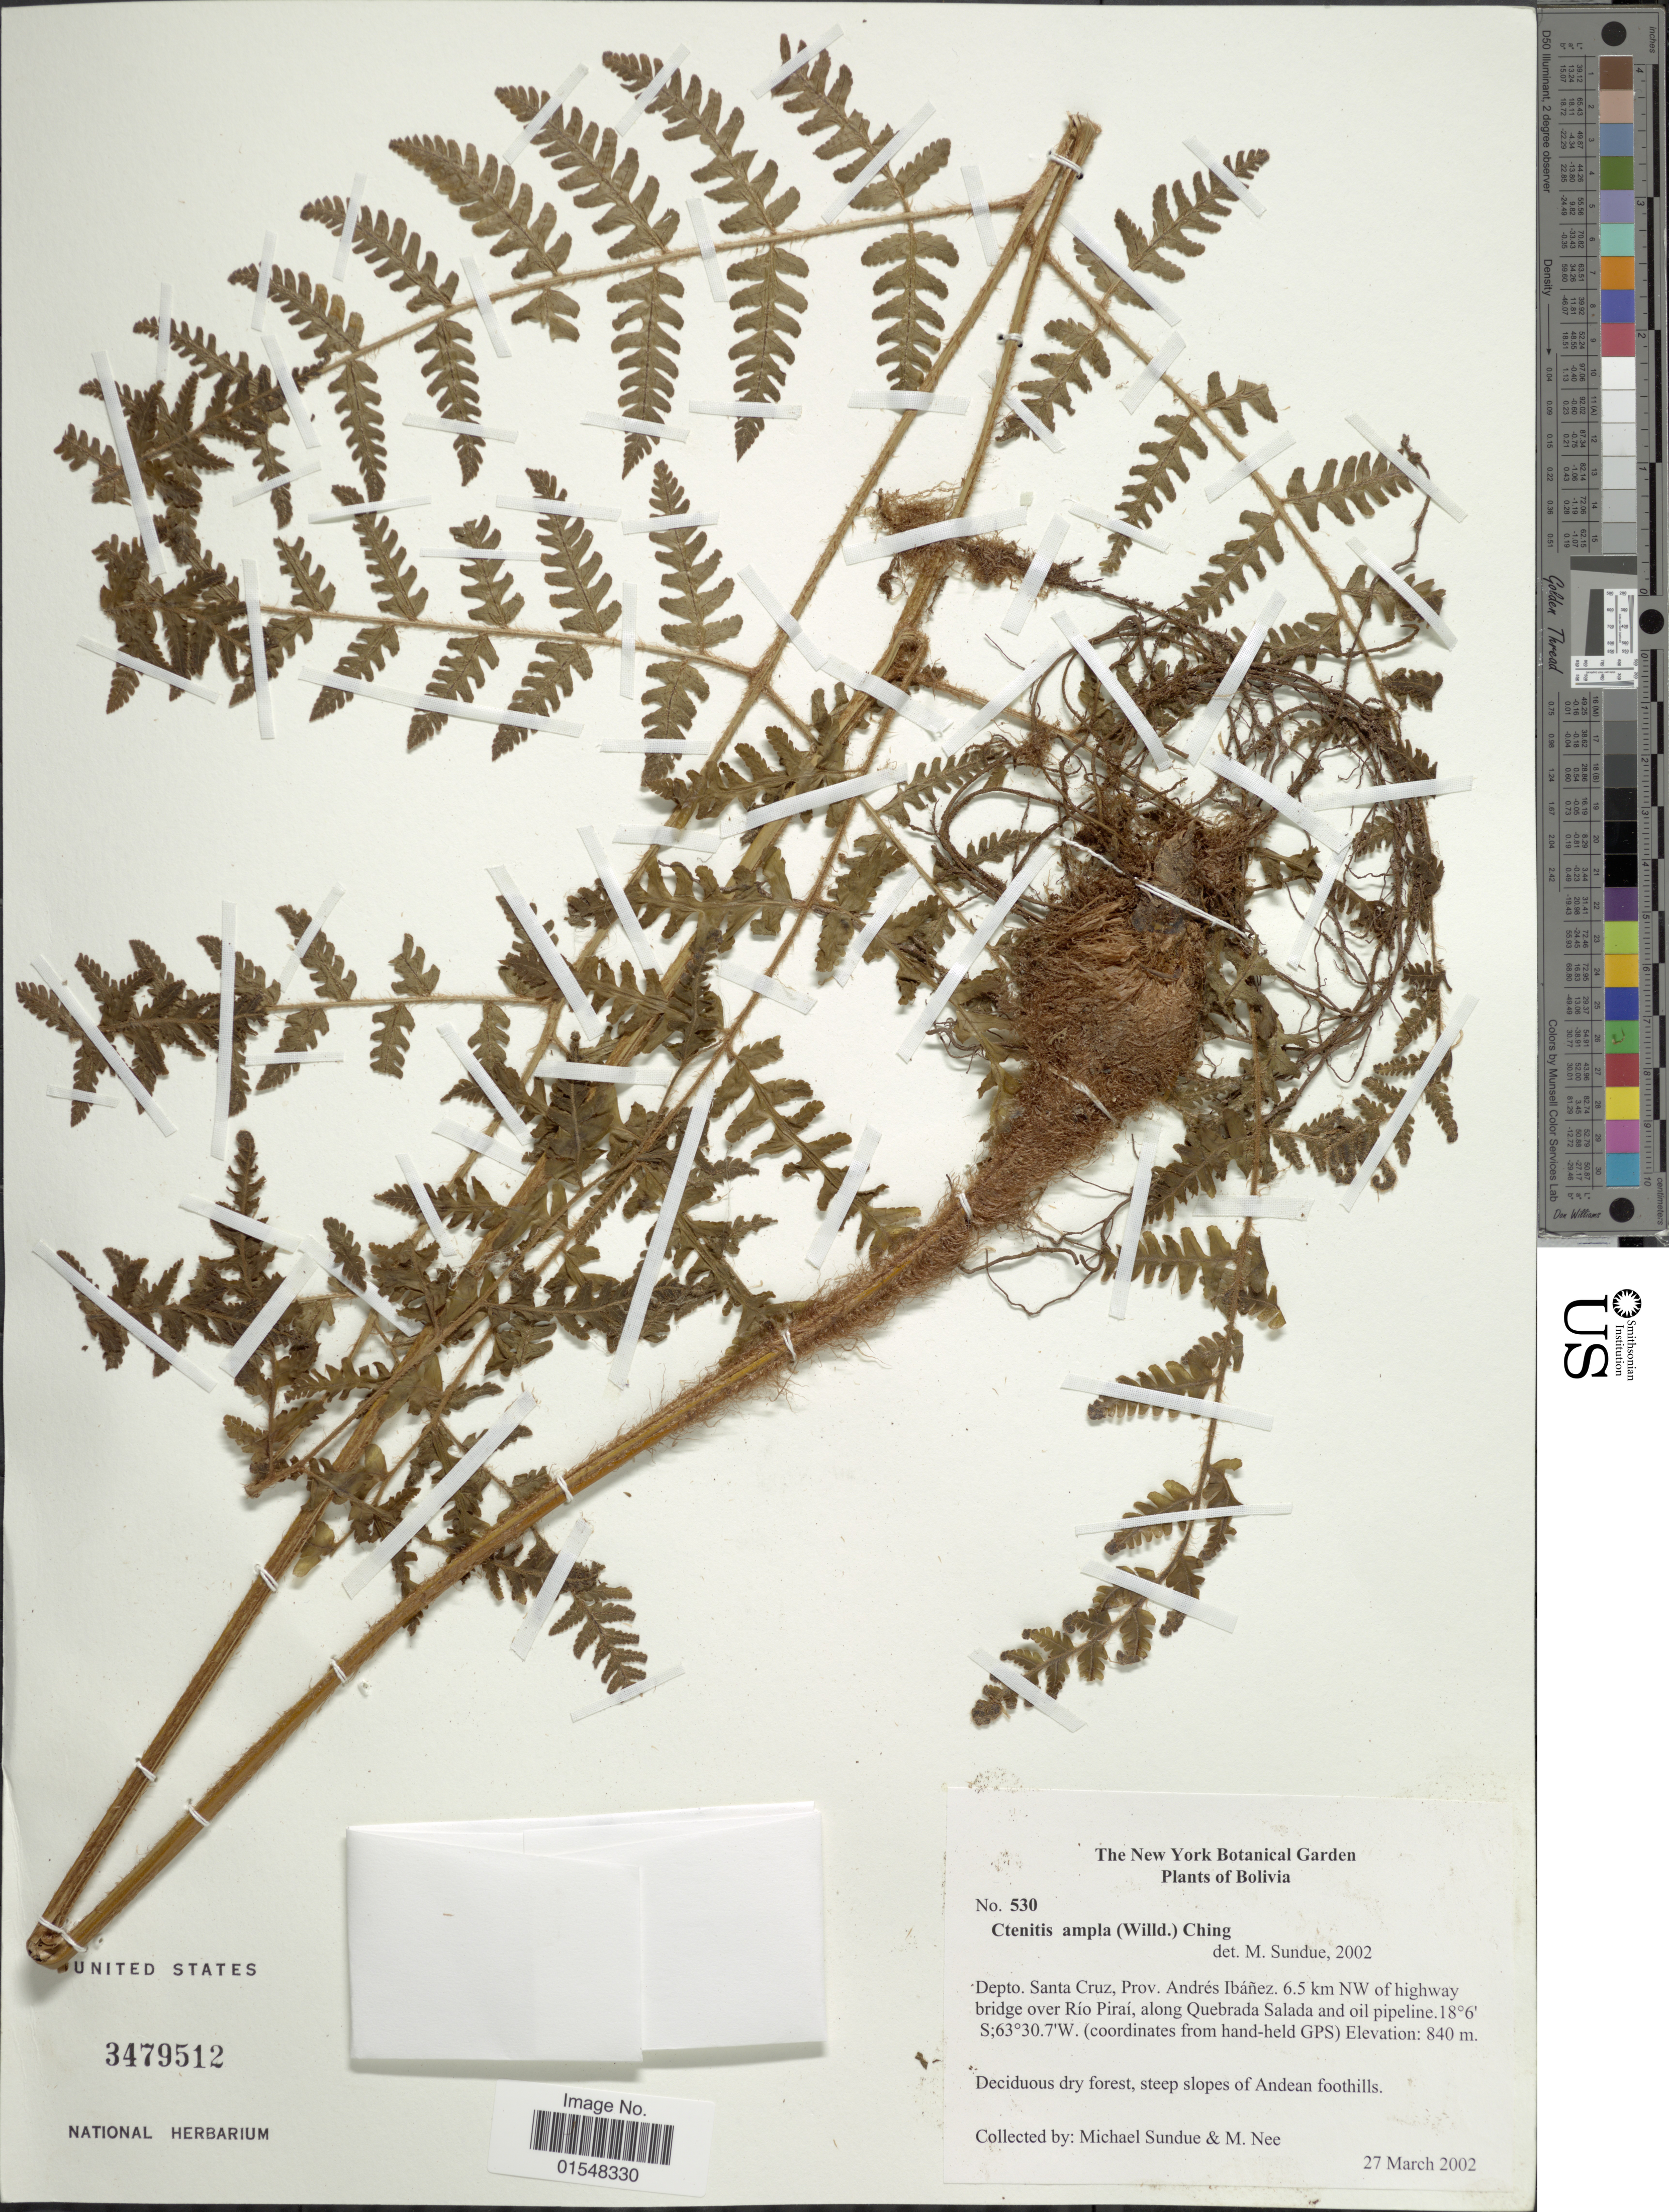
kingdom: Plantae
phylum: Tracheophyta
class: Polypodiopsida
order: Polypodiales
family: Dryopteridaceae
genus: Ctenitis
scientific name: Ctenitis sloanei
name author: (Poepp. ex Spreng.) C.V. Morton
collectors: M. Sundue & M. Nee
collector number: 530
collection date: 2002-03-27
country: Bolivia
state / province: Santa Cruz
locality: Prov. Andrés Ibáñez. 6.5 km NW of highway bridge over Río Piraí, along Quebrada Salada and oil pipeline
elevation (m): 840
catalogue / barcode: US 3479512